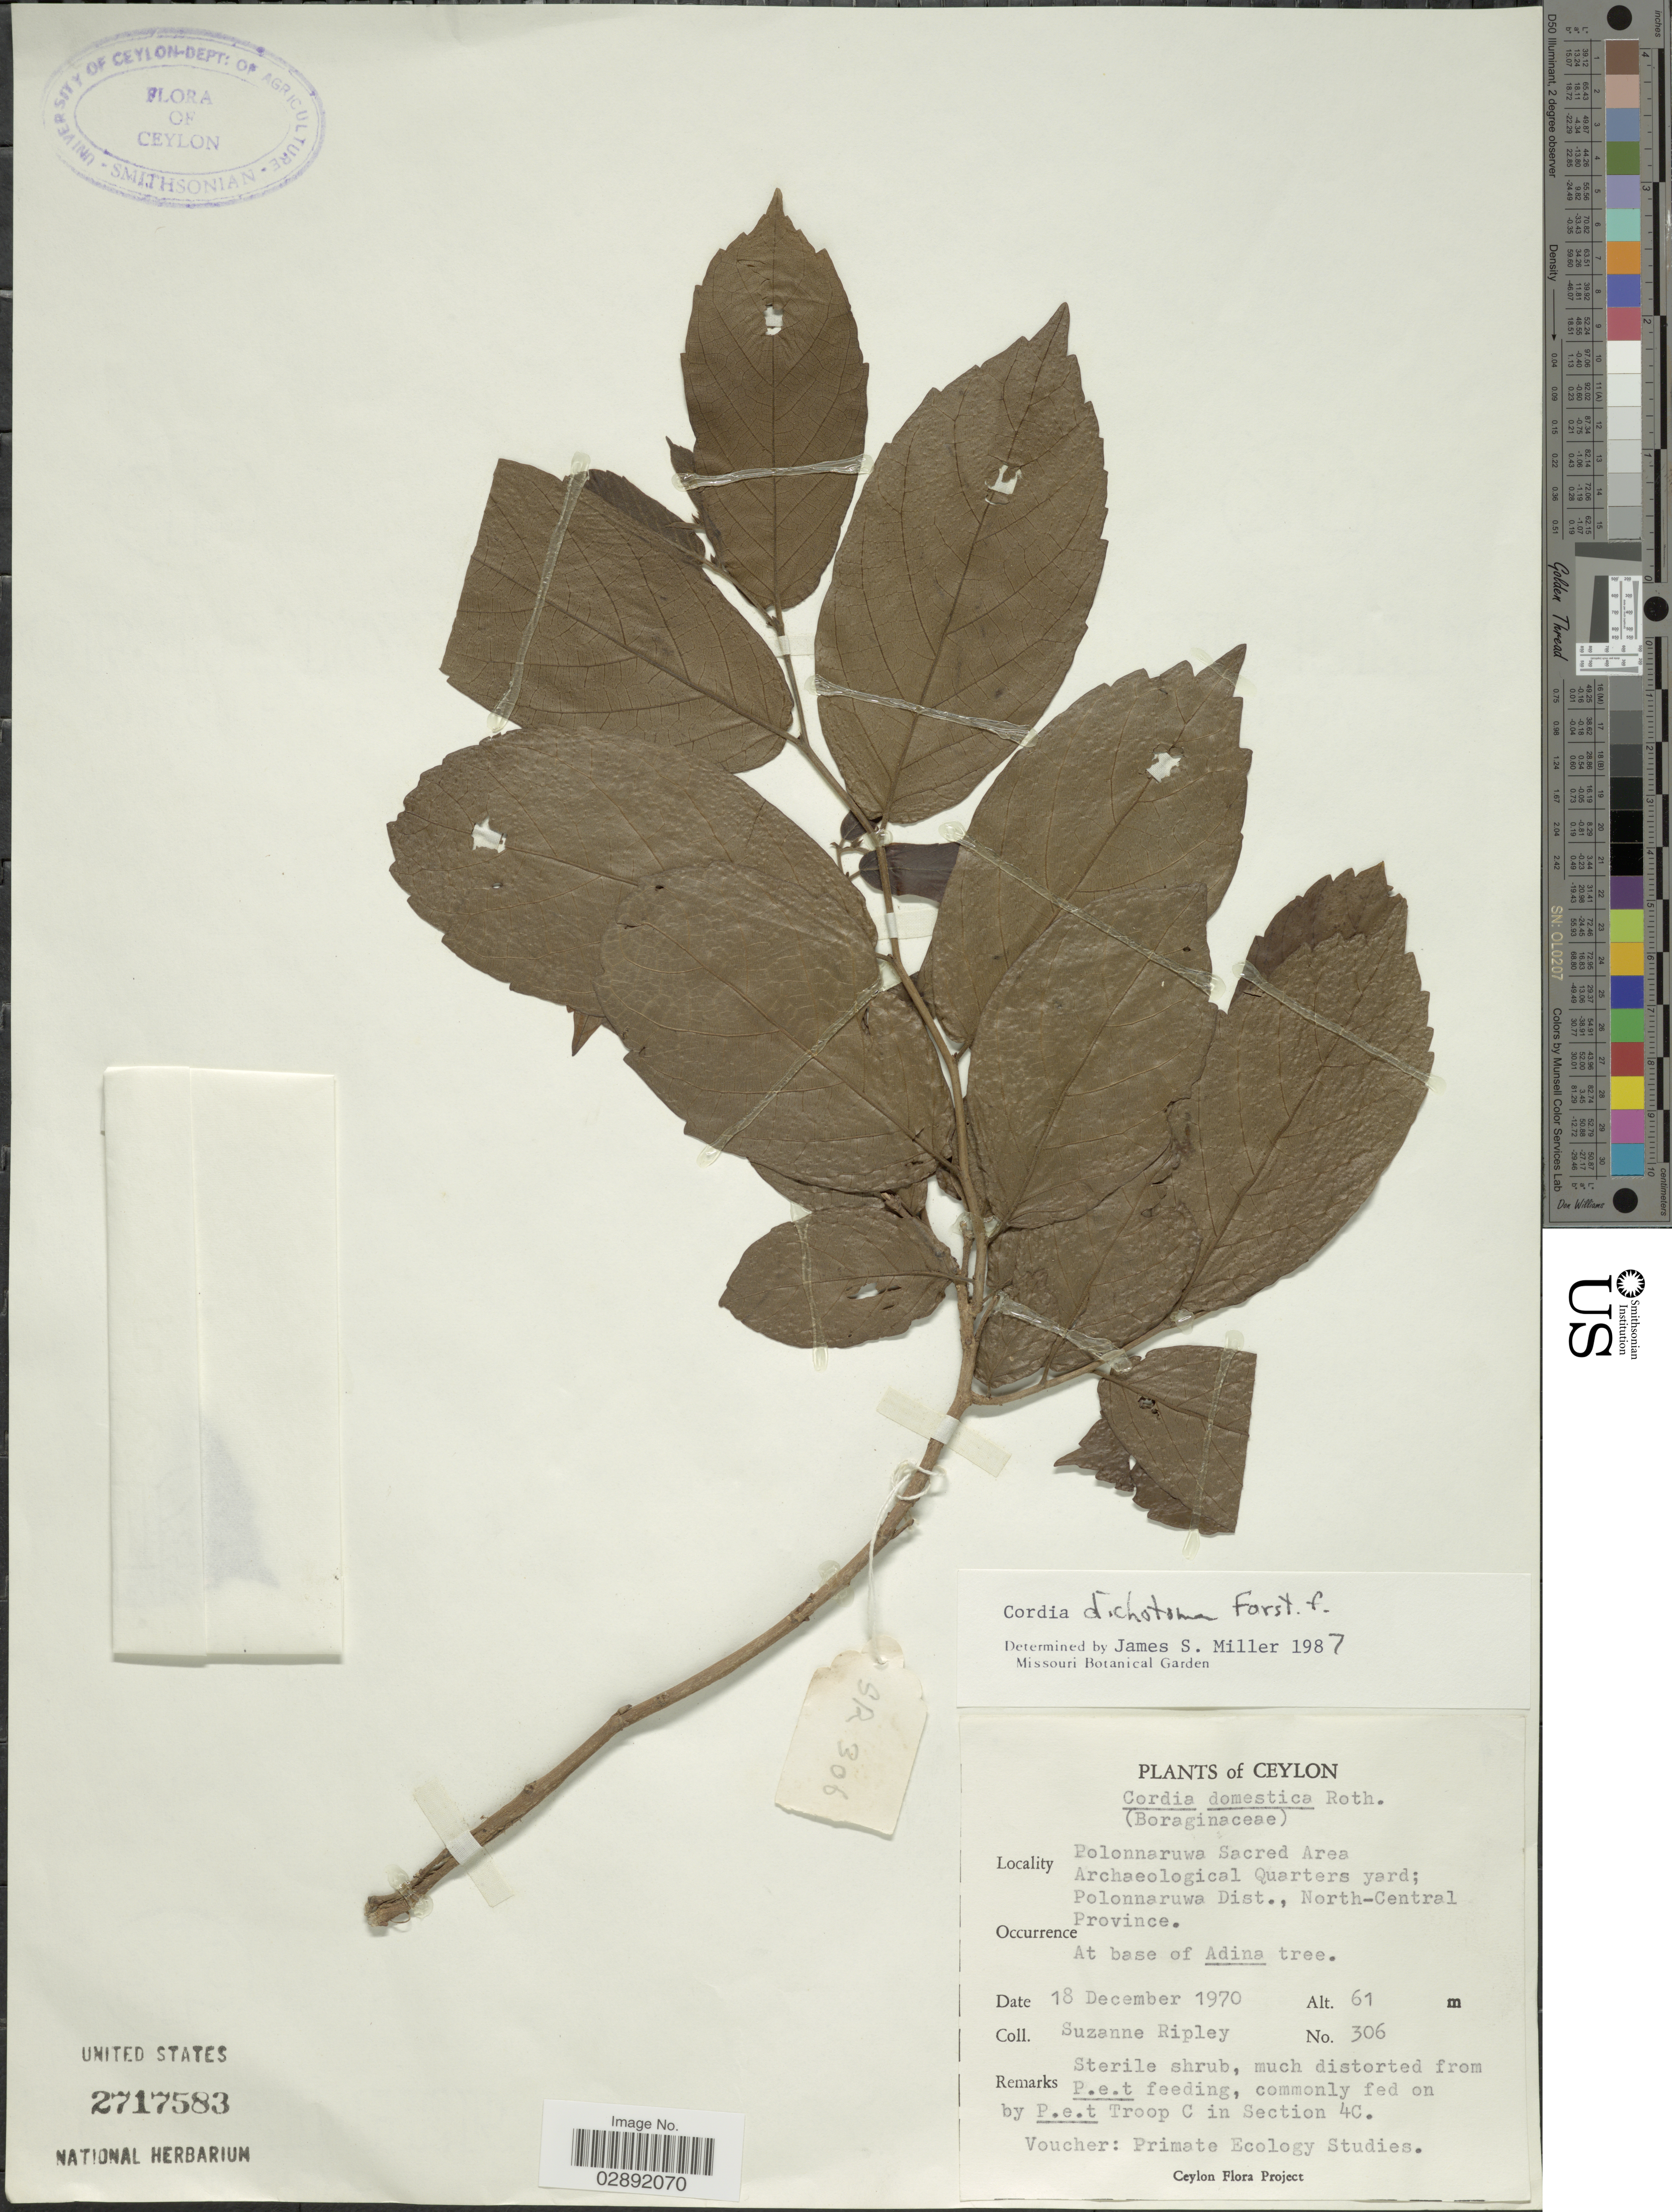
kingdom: Plantae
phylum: Tracheophyta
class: Magnoliopsida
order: Boraginales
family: Cordiaceae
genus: Cordia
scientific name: Cordia dichotoma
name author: G. Forst.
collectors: S. Ripley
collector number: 306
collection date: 1970-12-18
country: Sri Lanka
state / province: North Central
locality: Ceylon, Polonarruwa Sacred Area, Archaeological Quarters yard; Polonnaruwa Dist., North-Central Province.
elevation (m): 61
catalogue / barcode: US 2717583